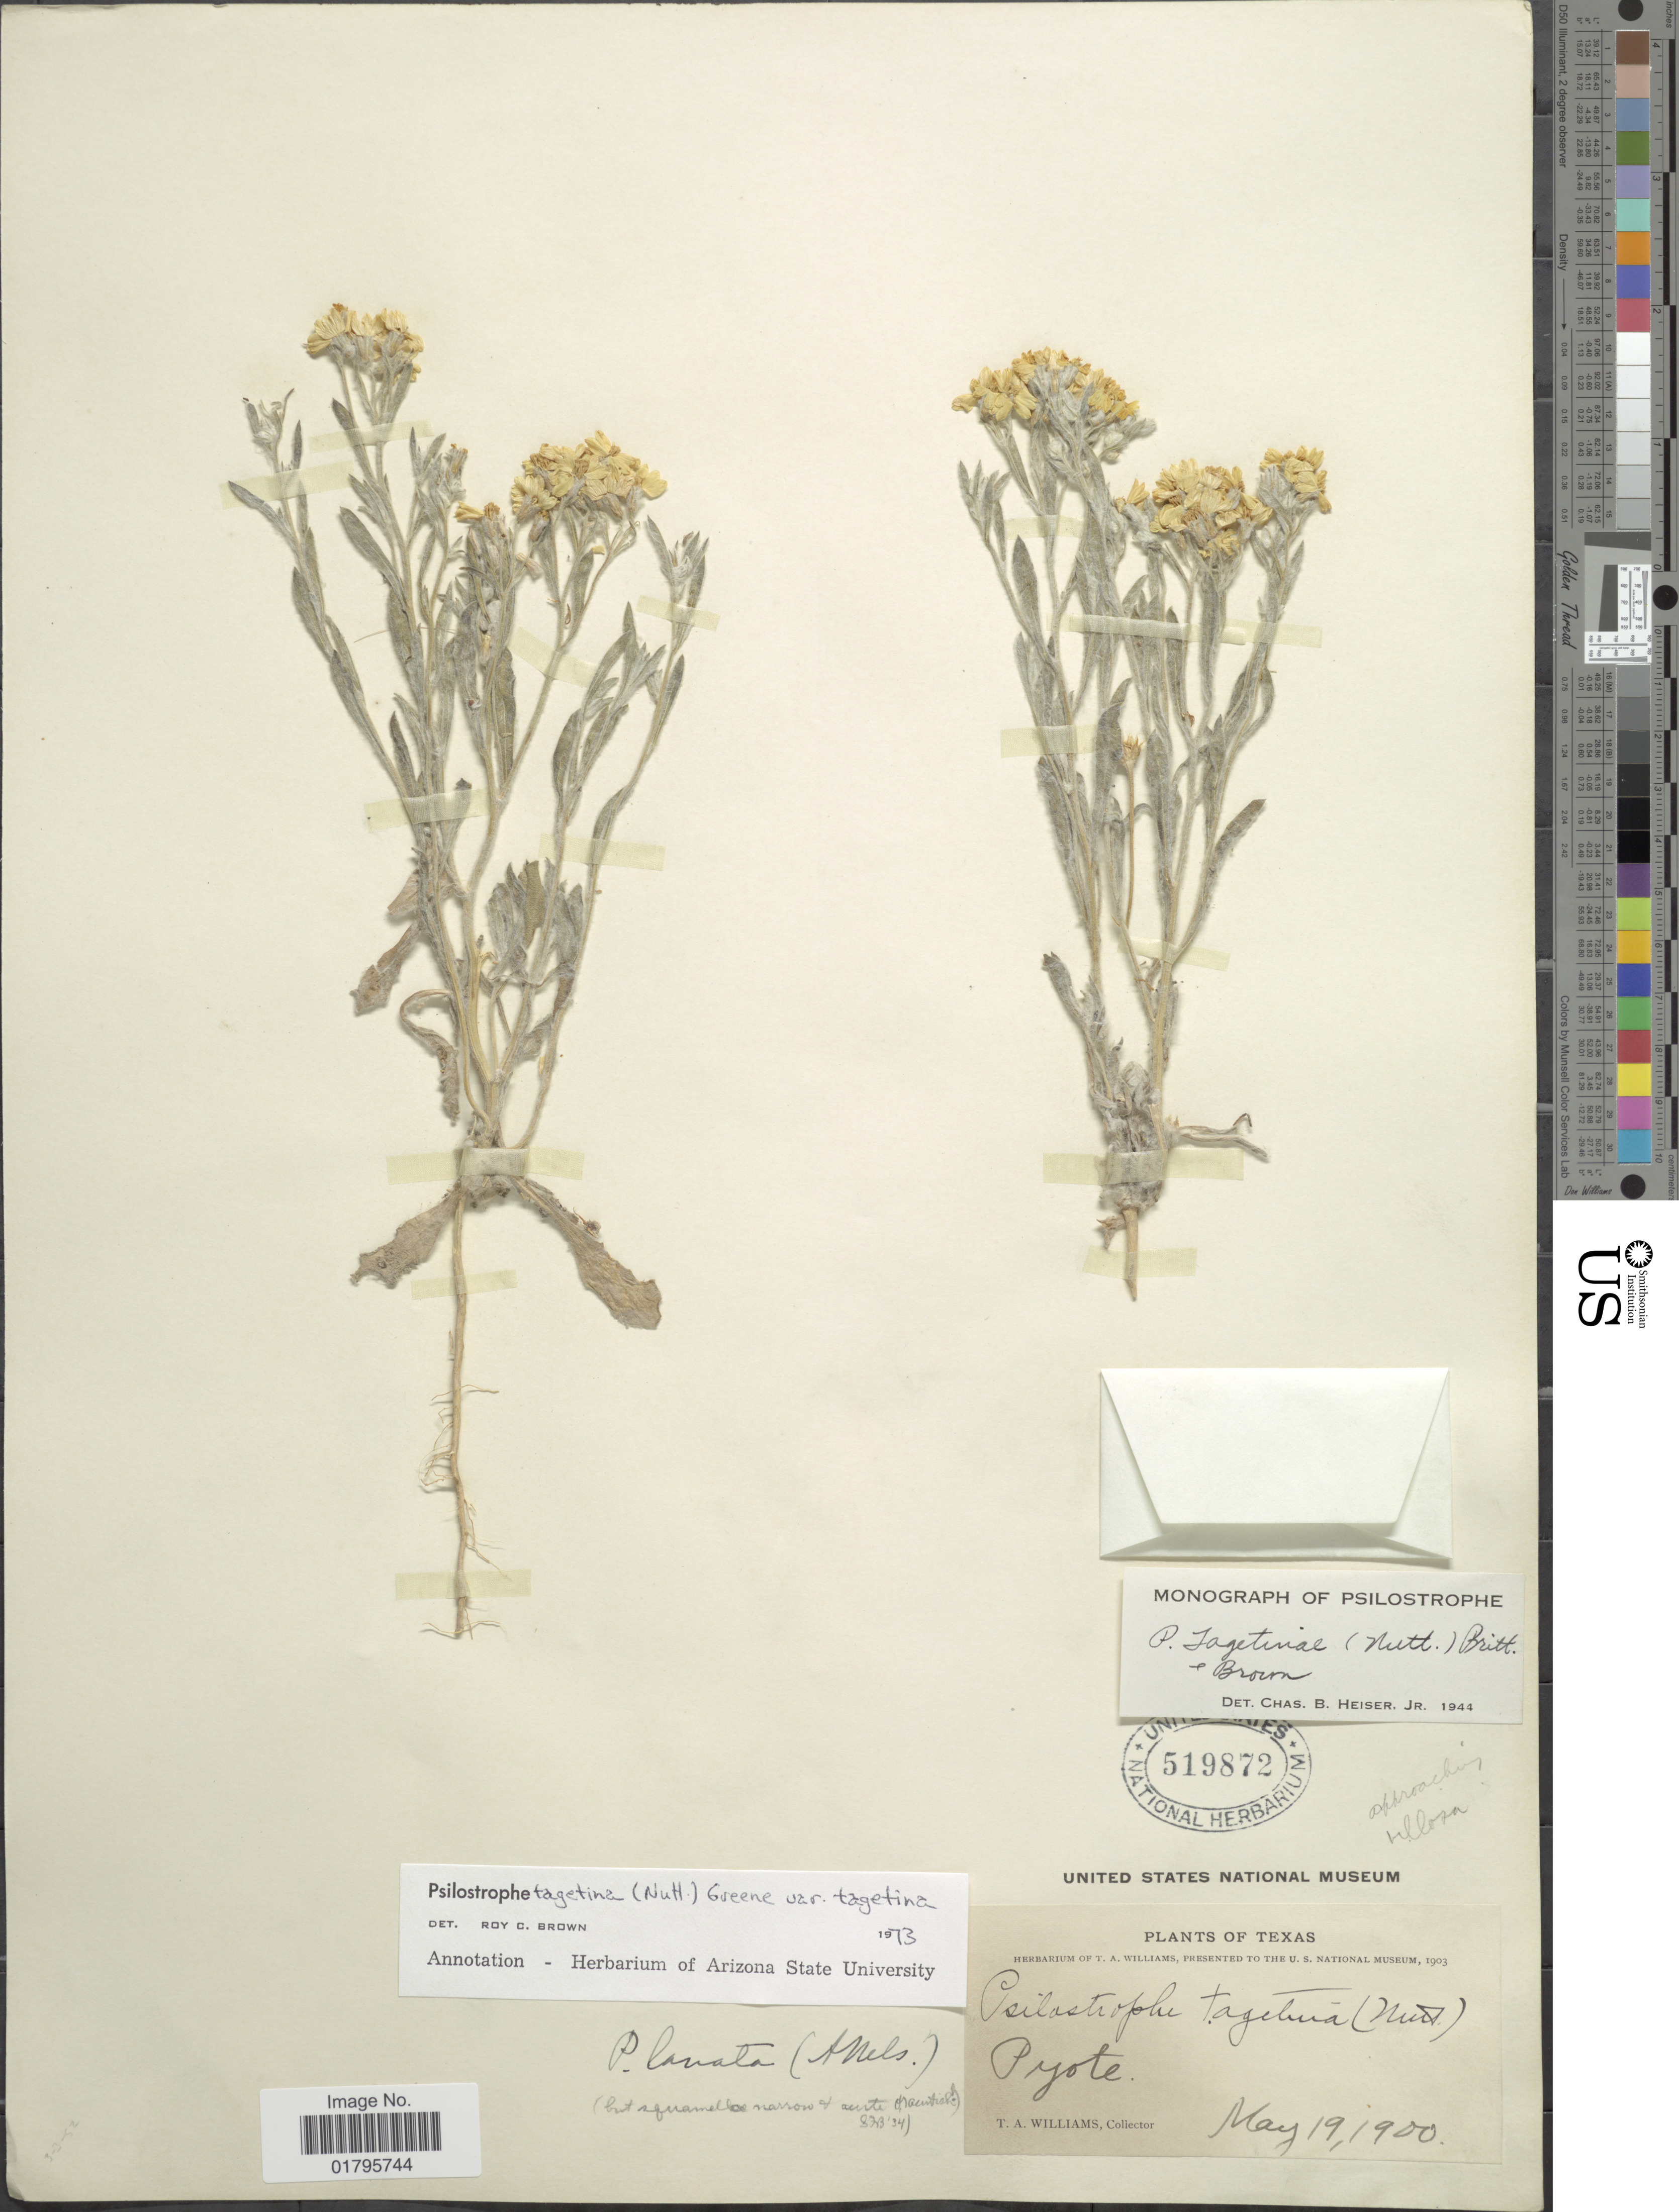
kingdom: Plantae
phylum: Tracheophyta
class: Magnoliopsida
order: Asterales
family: Asteraceae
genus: Psilostrophe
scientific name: Psilostrophe tagetina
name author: (Nutt.) Greene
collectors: T. A. Williams (herbarium)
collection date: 1900-05-19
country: United States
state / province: Texas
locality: Pyote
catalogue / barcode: US 519872